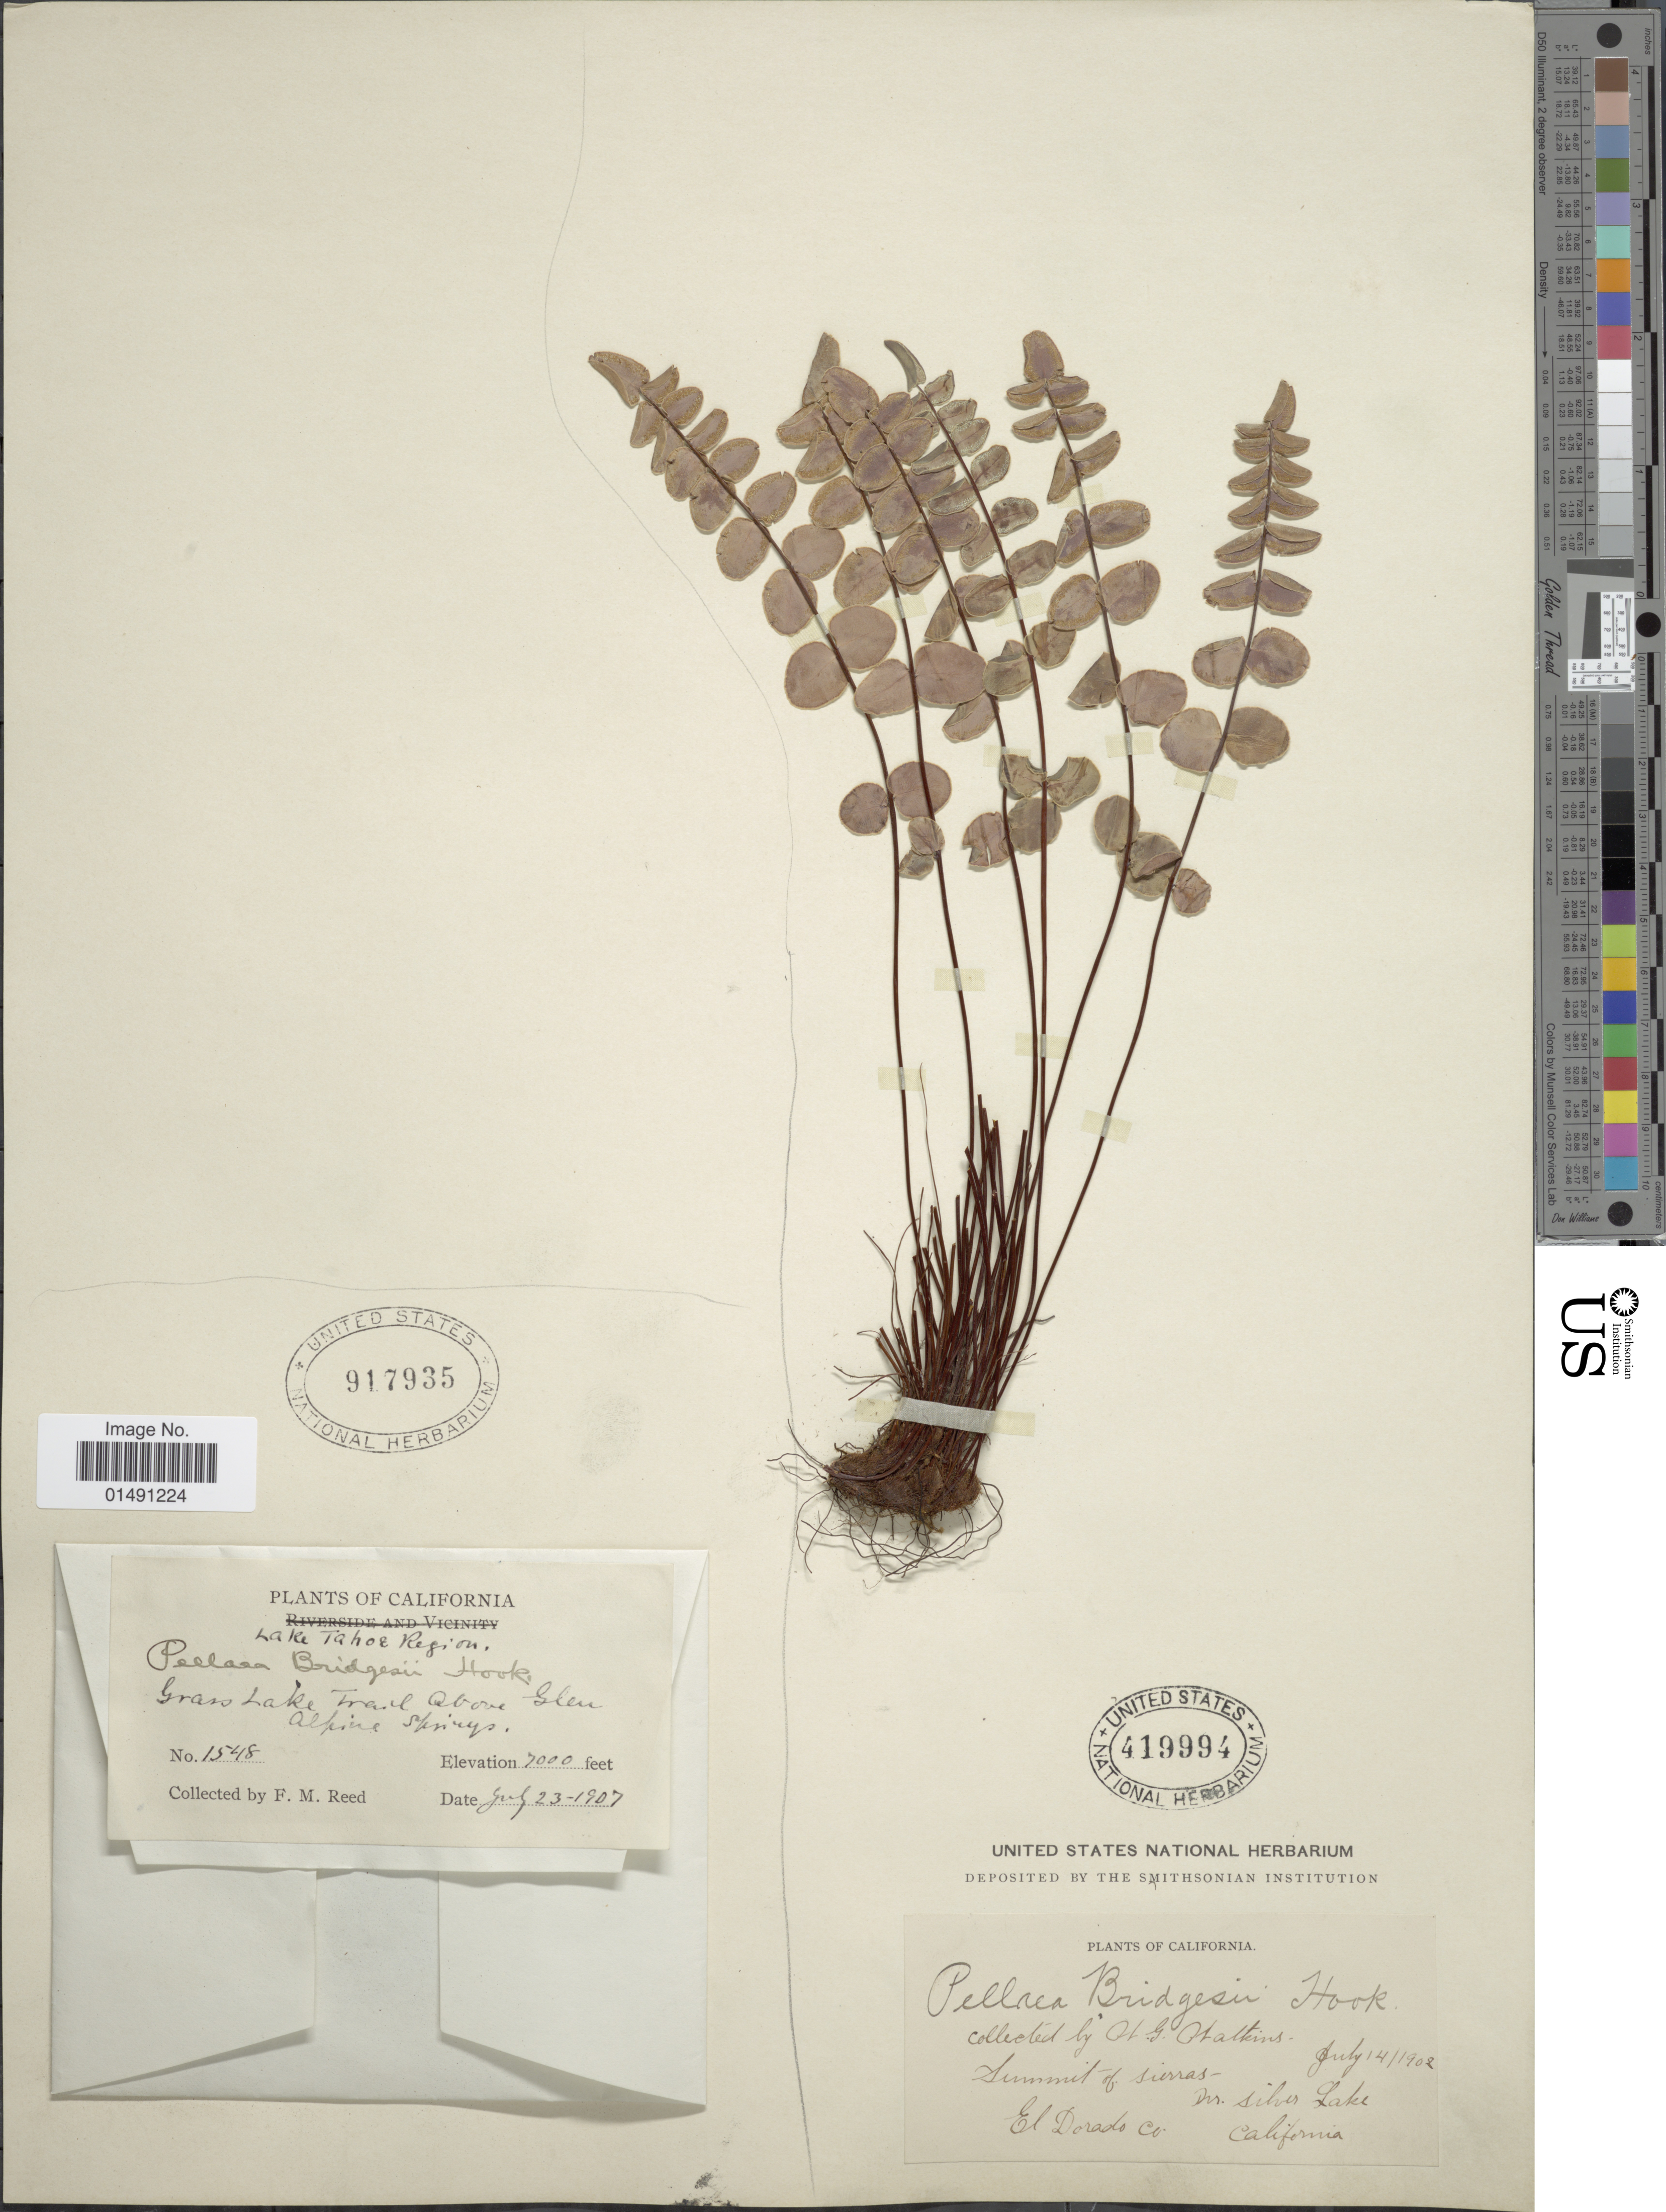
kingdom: Plantae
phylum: Tracheophyta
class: Polypodiopsida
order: Polypodiales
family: Pteridaceae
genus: Pellaea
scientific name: Pellaea bridgesii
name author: Hook.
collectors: F. Reed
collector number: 1548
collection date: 1907-07-23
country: United States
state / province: California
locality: Grans Lake Trail above Alpine springs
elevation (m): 2134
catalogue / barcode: US 917935